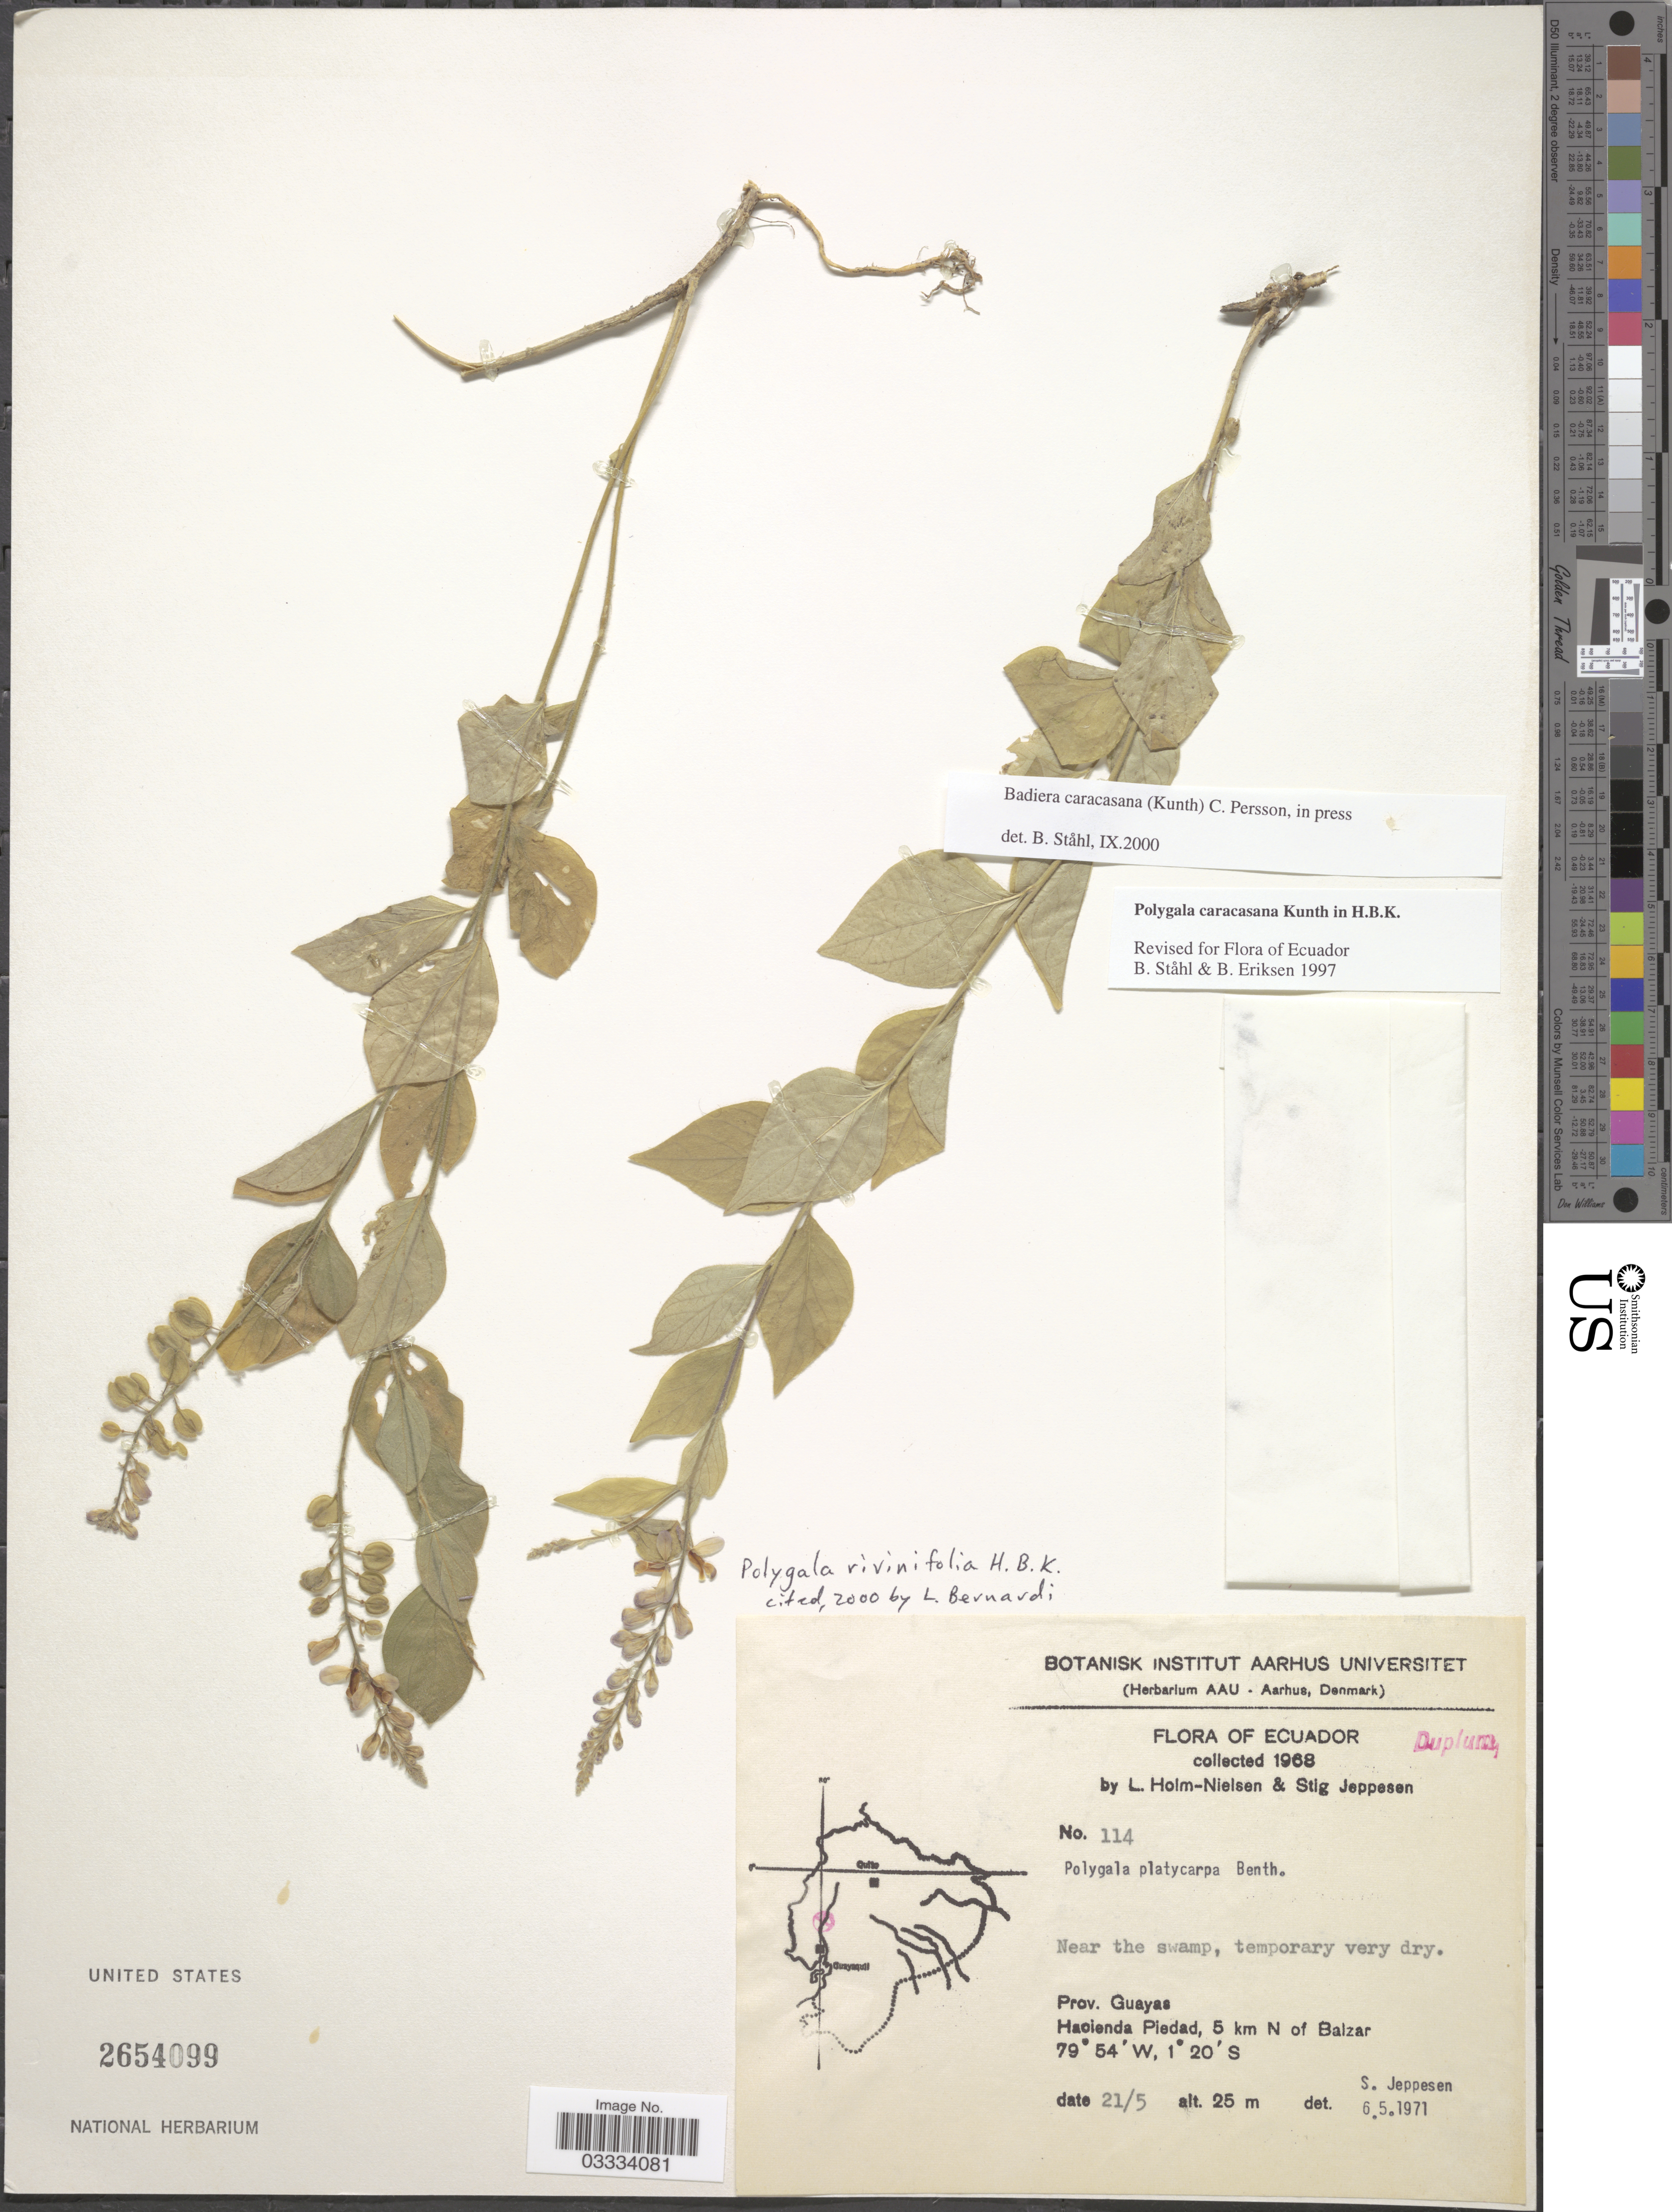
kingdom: Plantae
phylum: Tracheophyta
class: Magnoliopsida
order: Fabales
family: Polygalaceae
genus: Hebecarpa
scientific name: Hebecarpa platycarpa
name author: (Benth.) J.R. Abbott & J.F.B. Pastore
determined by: Strong, Mark T., (BOT), Smithsonian Institution - National Museum of Natural History (UNITED STATES)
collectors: L. Holm-Nielsen & S. Jeppesen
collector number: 114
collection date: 1968-05-21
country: Ecuador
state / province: Guayas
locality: Hacienda Piedad, 5 km N of Balzar.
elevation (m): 25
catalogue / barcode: US 2654099